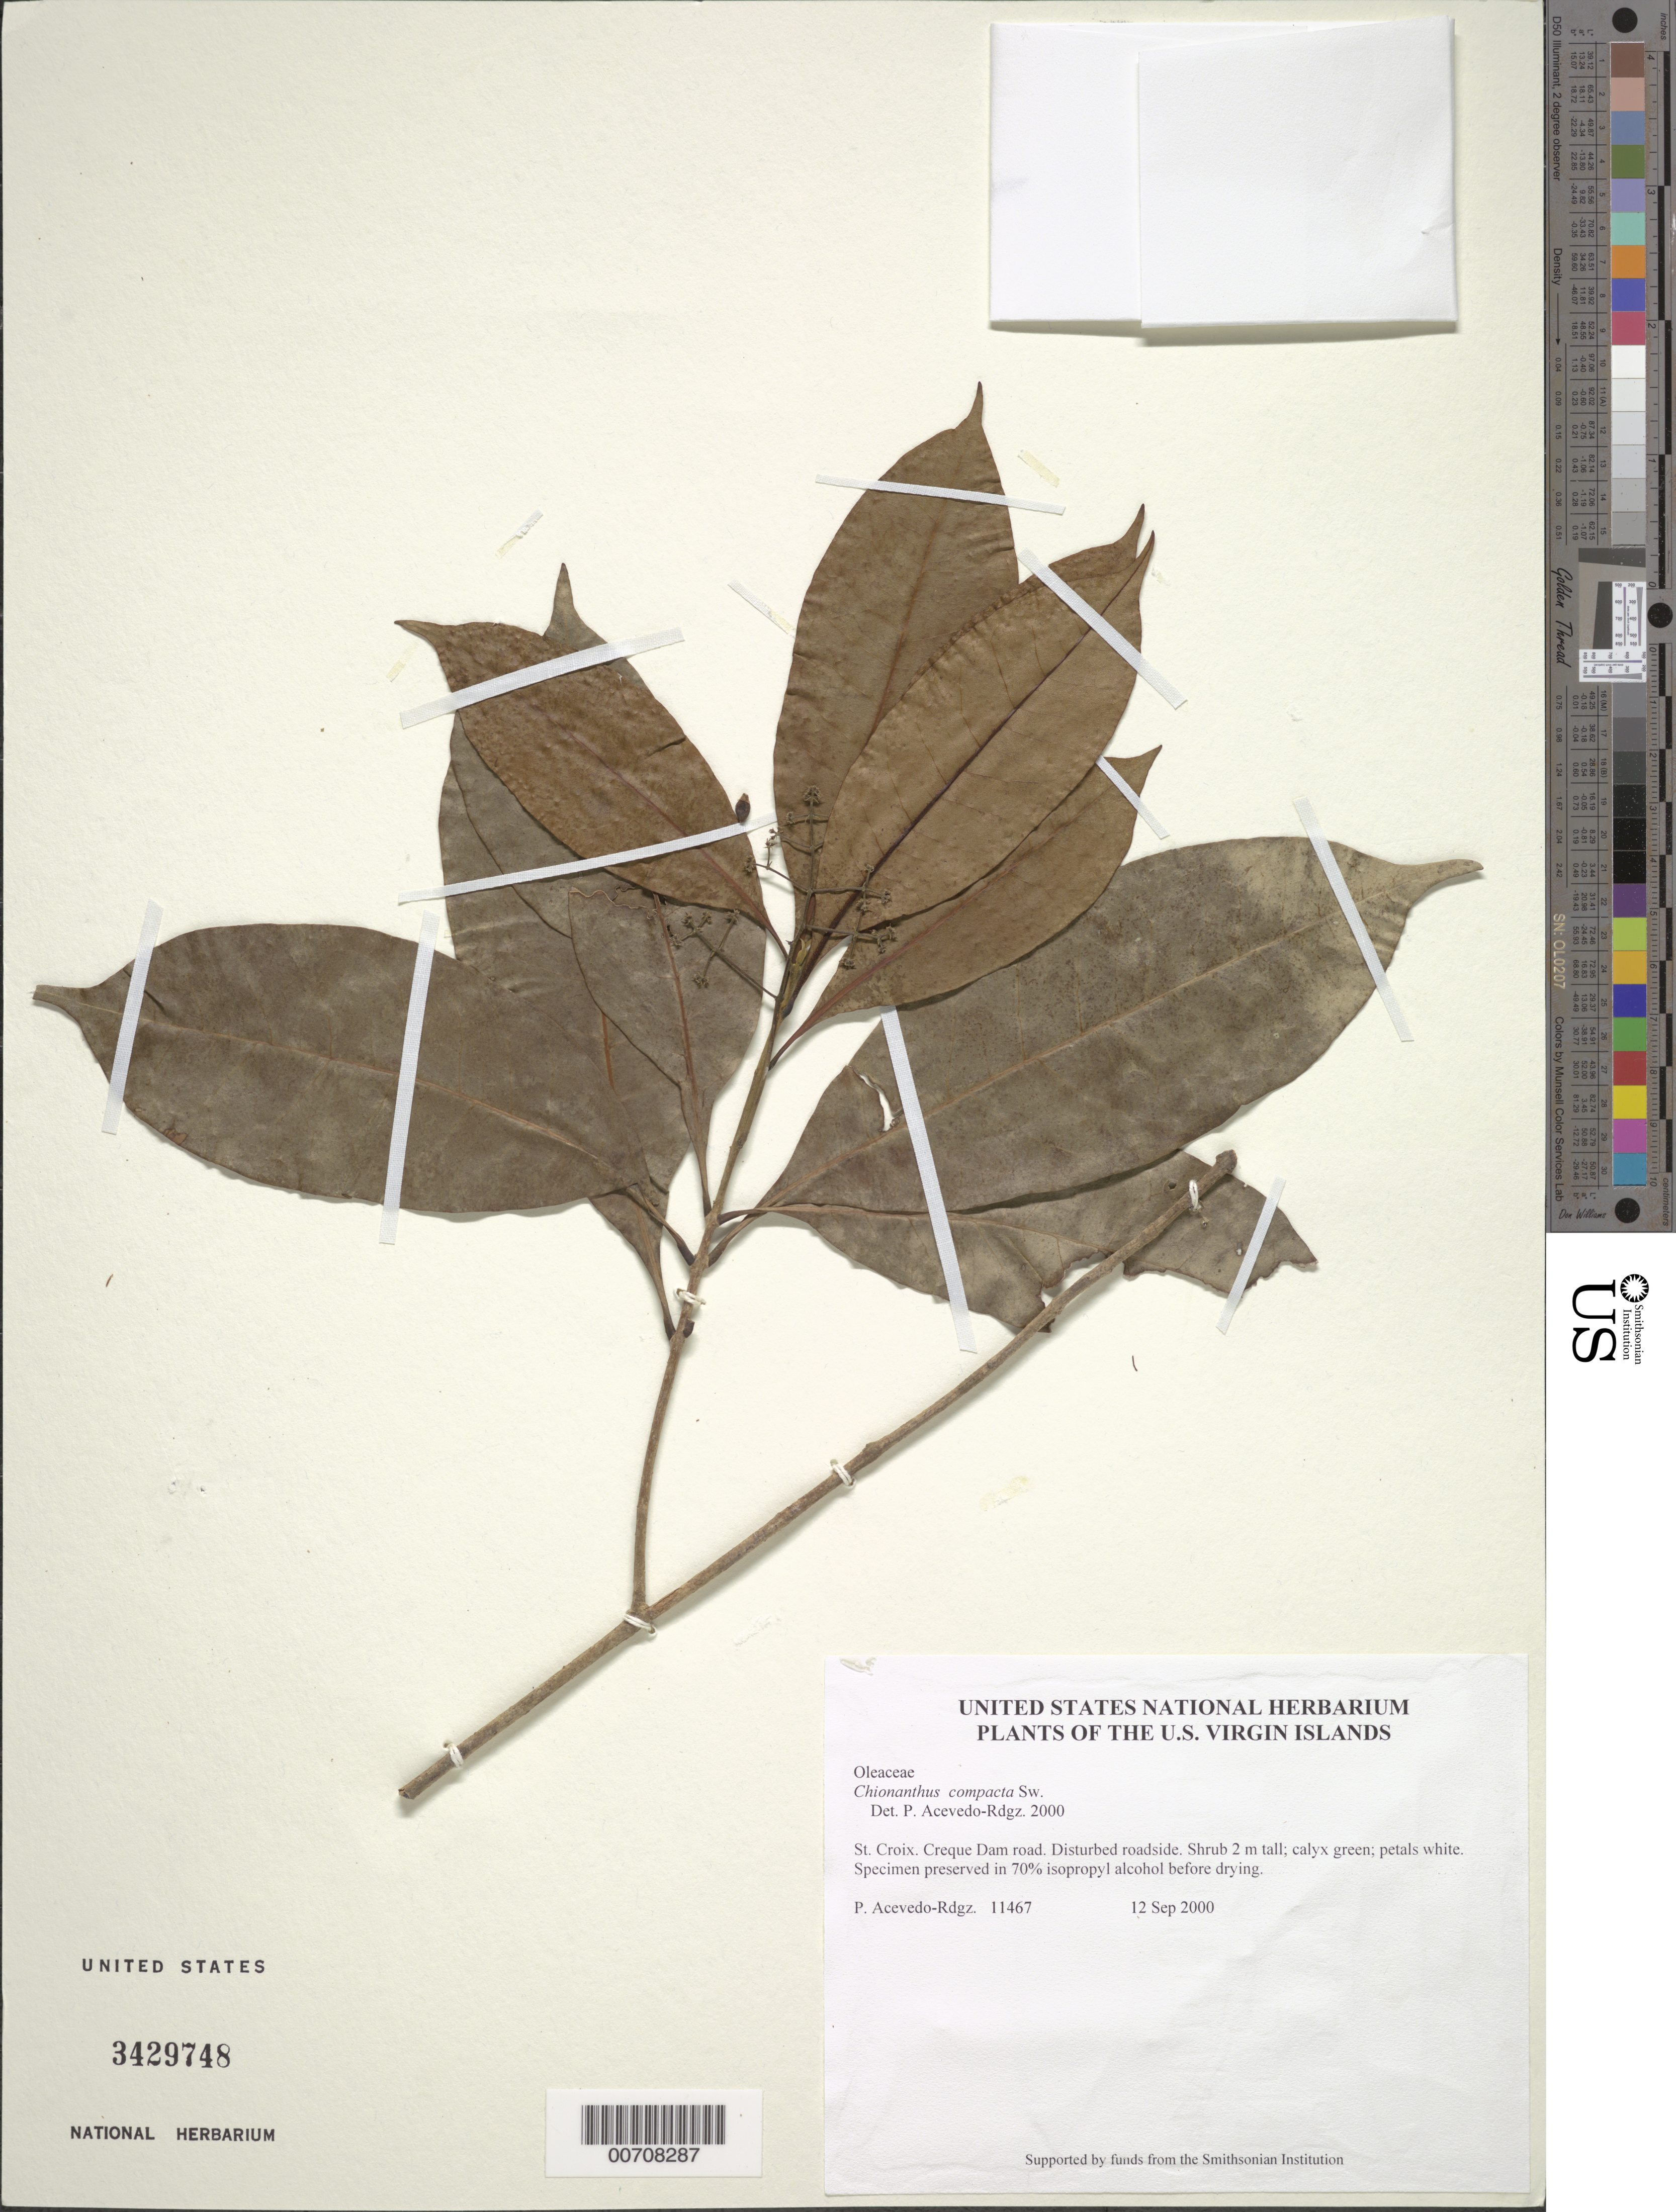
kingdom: Plantae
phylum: Tracheophyta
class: Magnoliopsida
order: Lamiales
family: Oleaceae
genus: Chionanthus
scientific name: Chionanthus compactus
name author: Sw.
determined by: Acevedo-Rodríguez, P., (BOT), Smithsonian Institution - National Museum of Natural History (UNITED STATES)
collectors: P. Acevedo-Rodr.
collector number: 11467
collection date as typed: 12 Sep 2000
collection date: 2000-09-12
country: U.S. Virgin Islands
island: St. Croix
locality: Creque Dam road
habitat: Disturbed roadside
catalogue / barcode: US 3429748